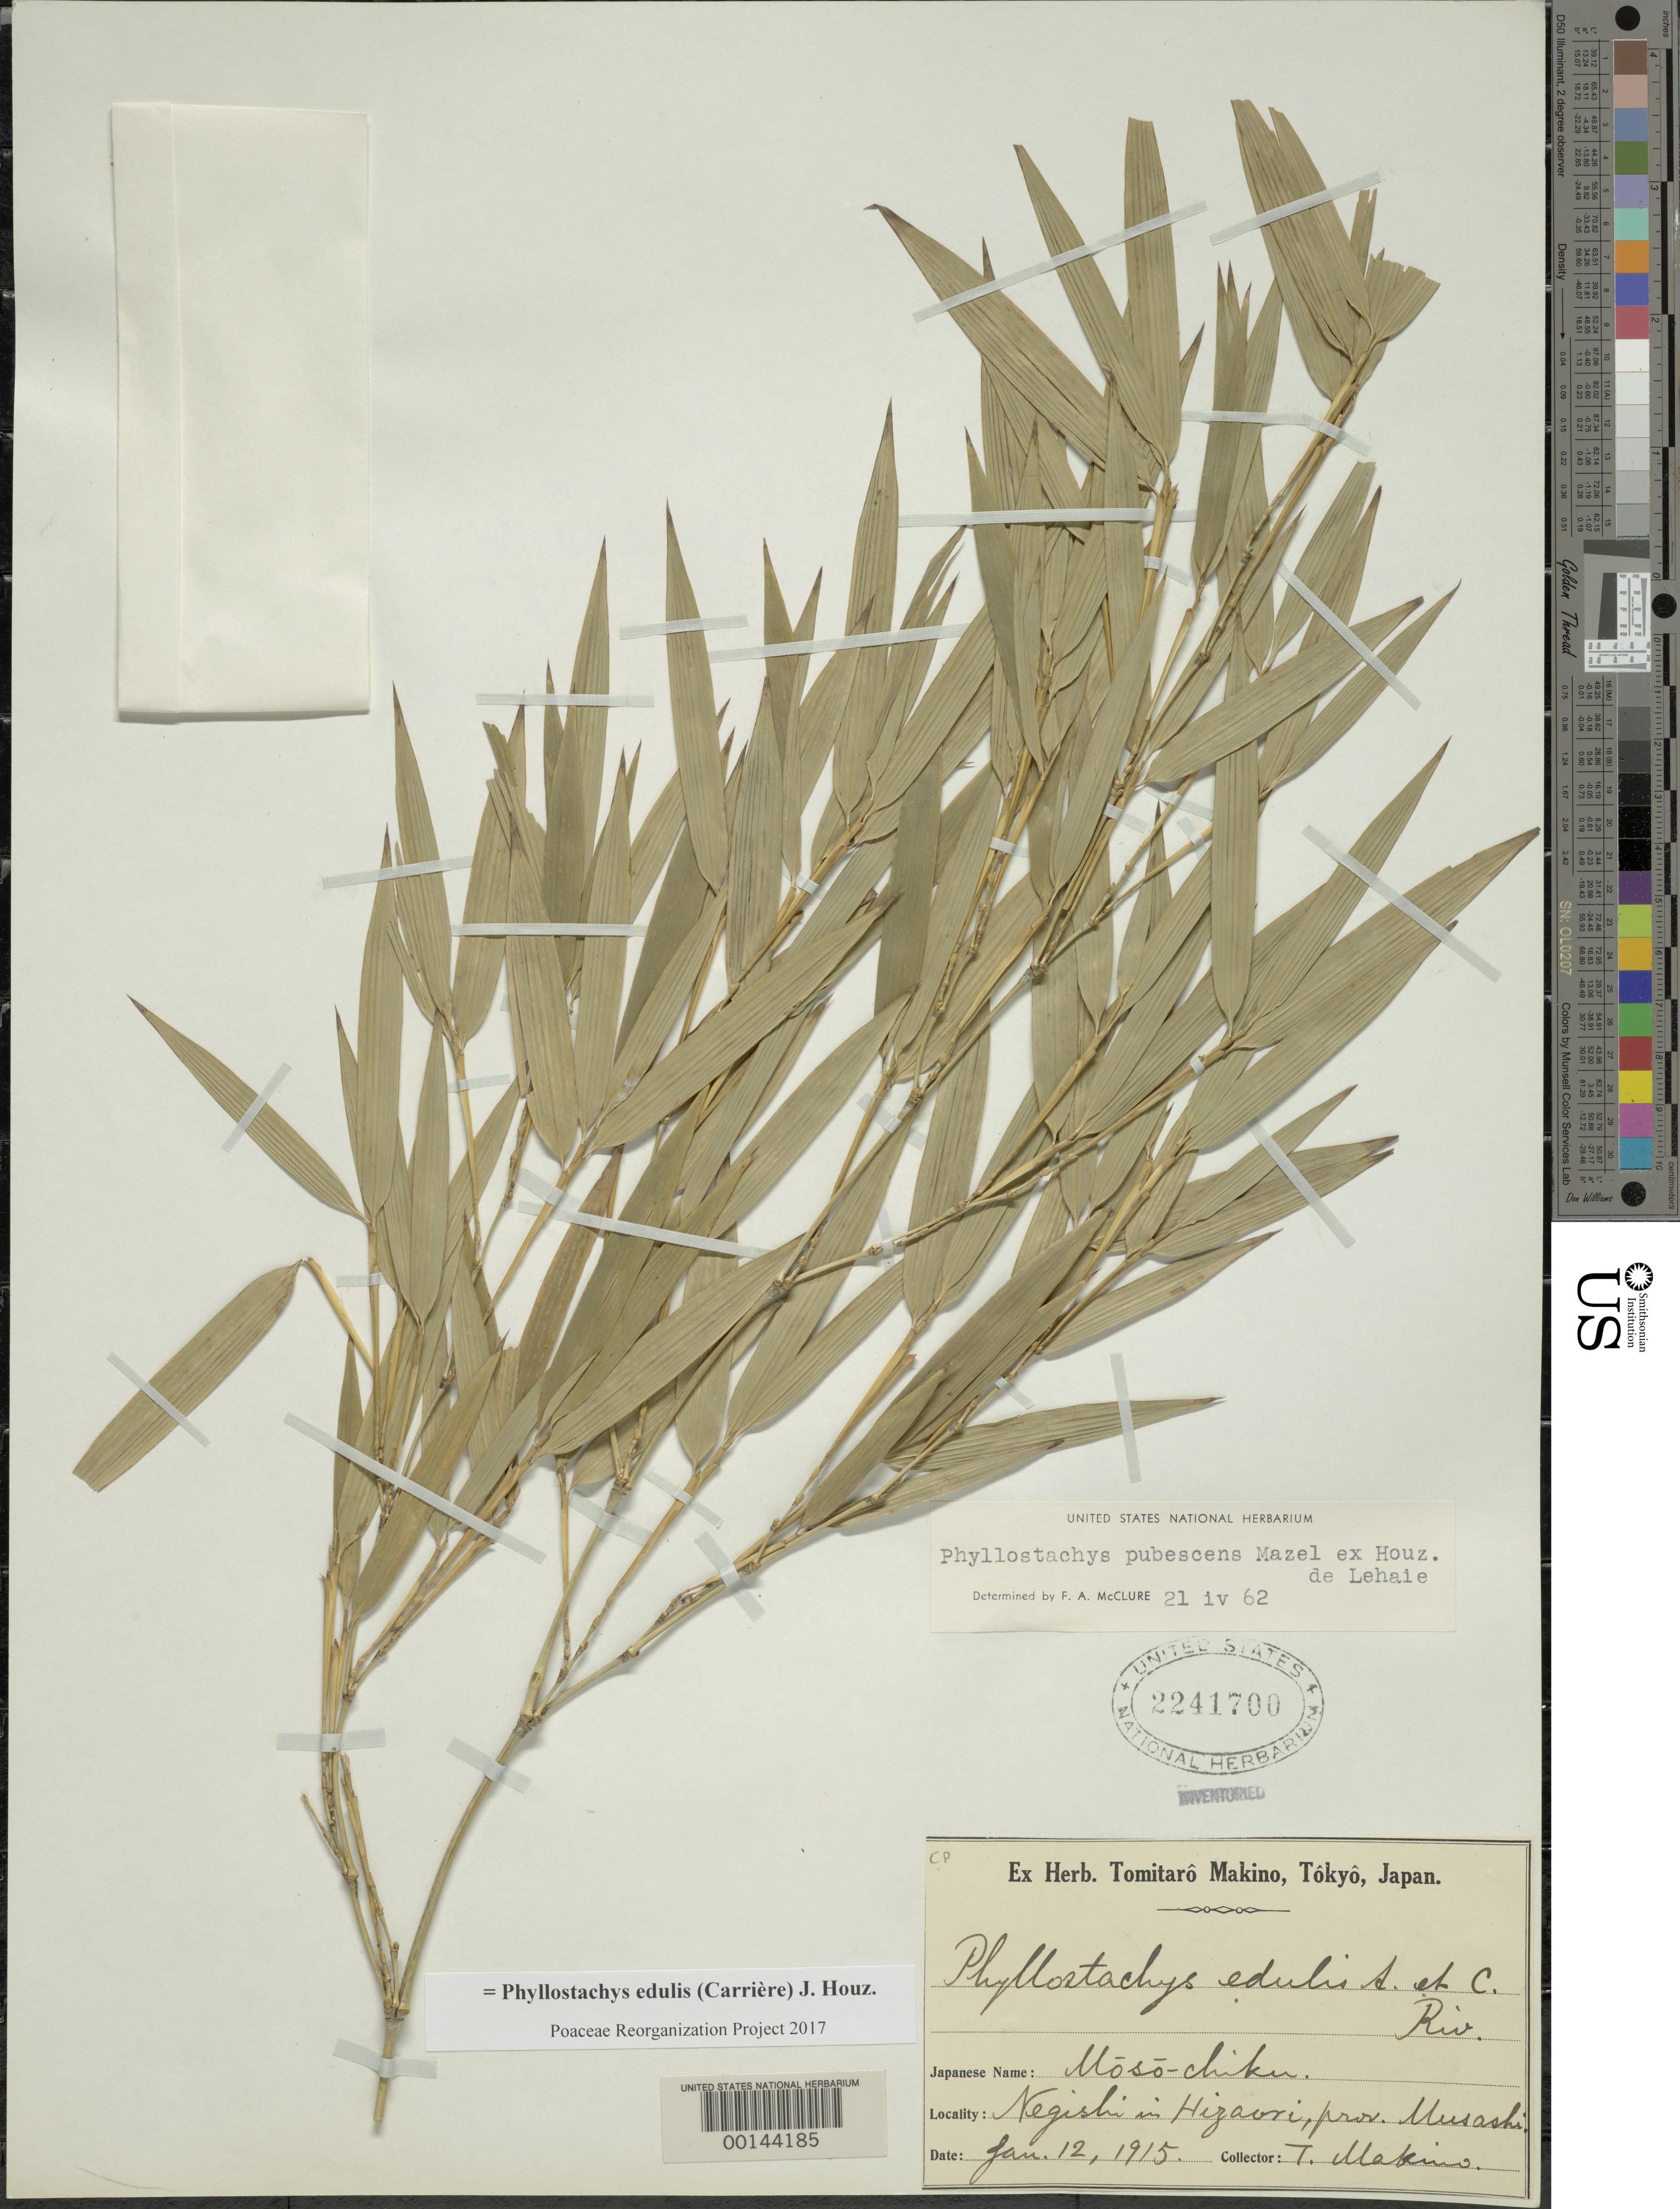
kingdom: Plantae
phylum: Tracheophyta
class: Liliopsida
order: Poales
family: Poaceae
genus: Phyllostachys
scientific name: Phyllostachys pubescens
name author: Mazel ex J. Houz.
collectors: T. Makino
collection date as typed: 12 Jan 1915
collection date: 1915-01-12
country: Japan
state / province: Tokyo, Federal City of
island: Honshu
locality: Musashi, negishi in hizauri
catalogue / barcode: US 2241700